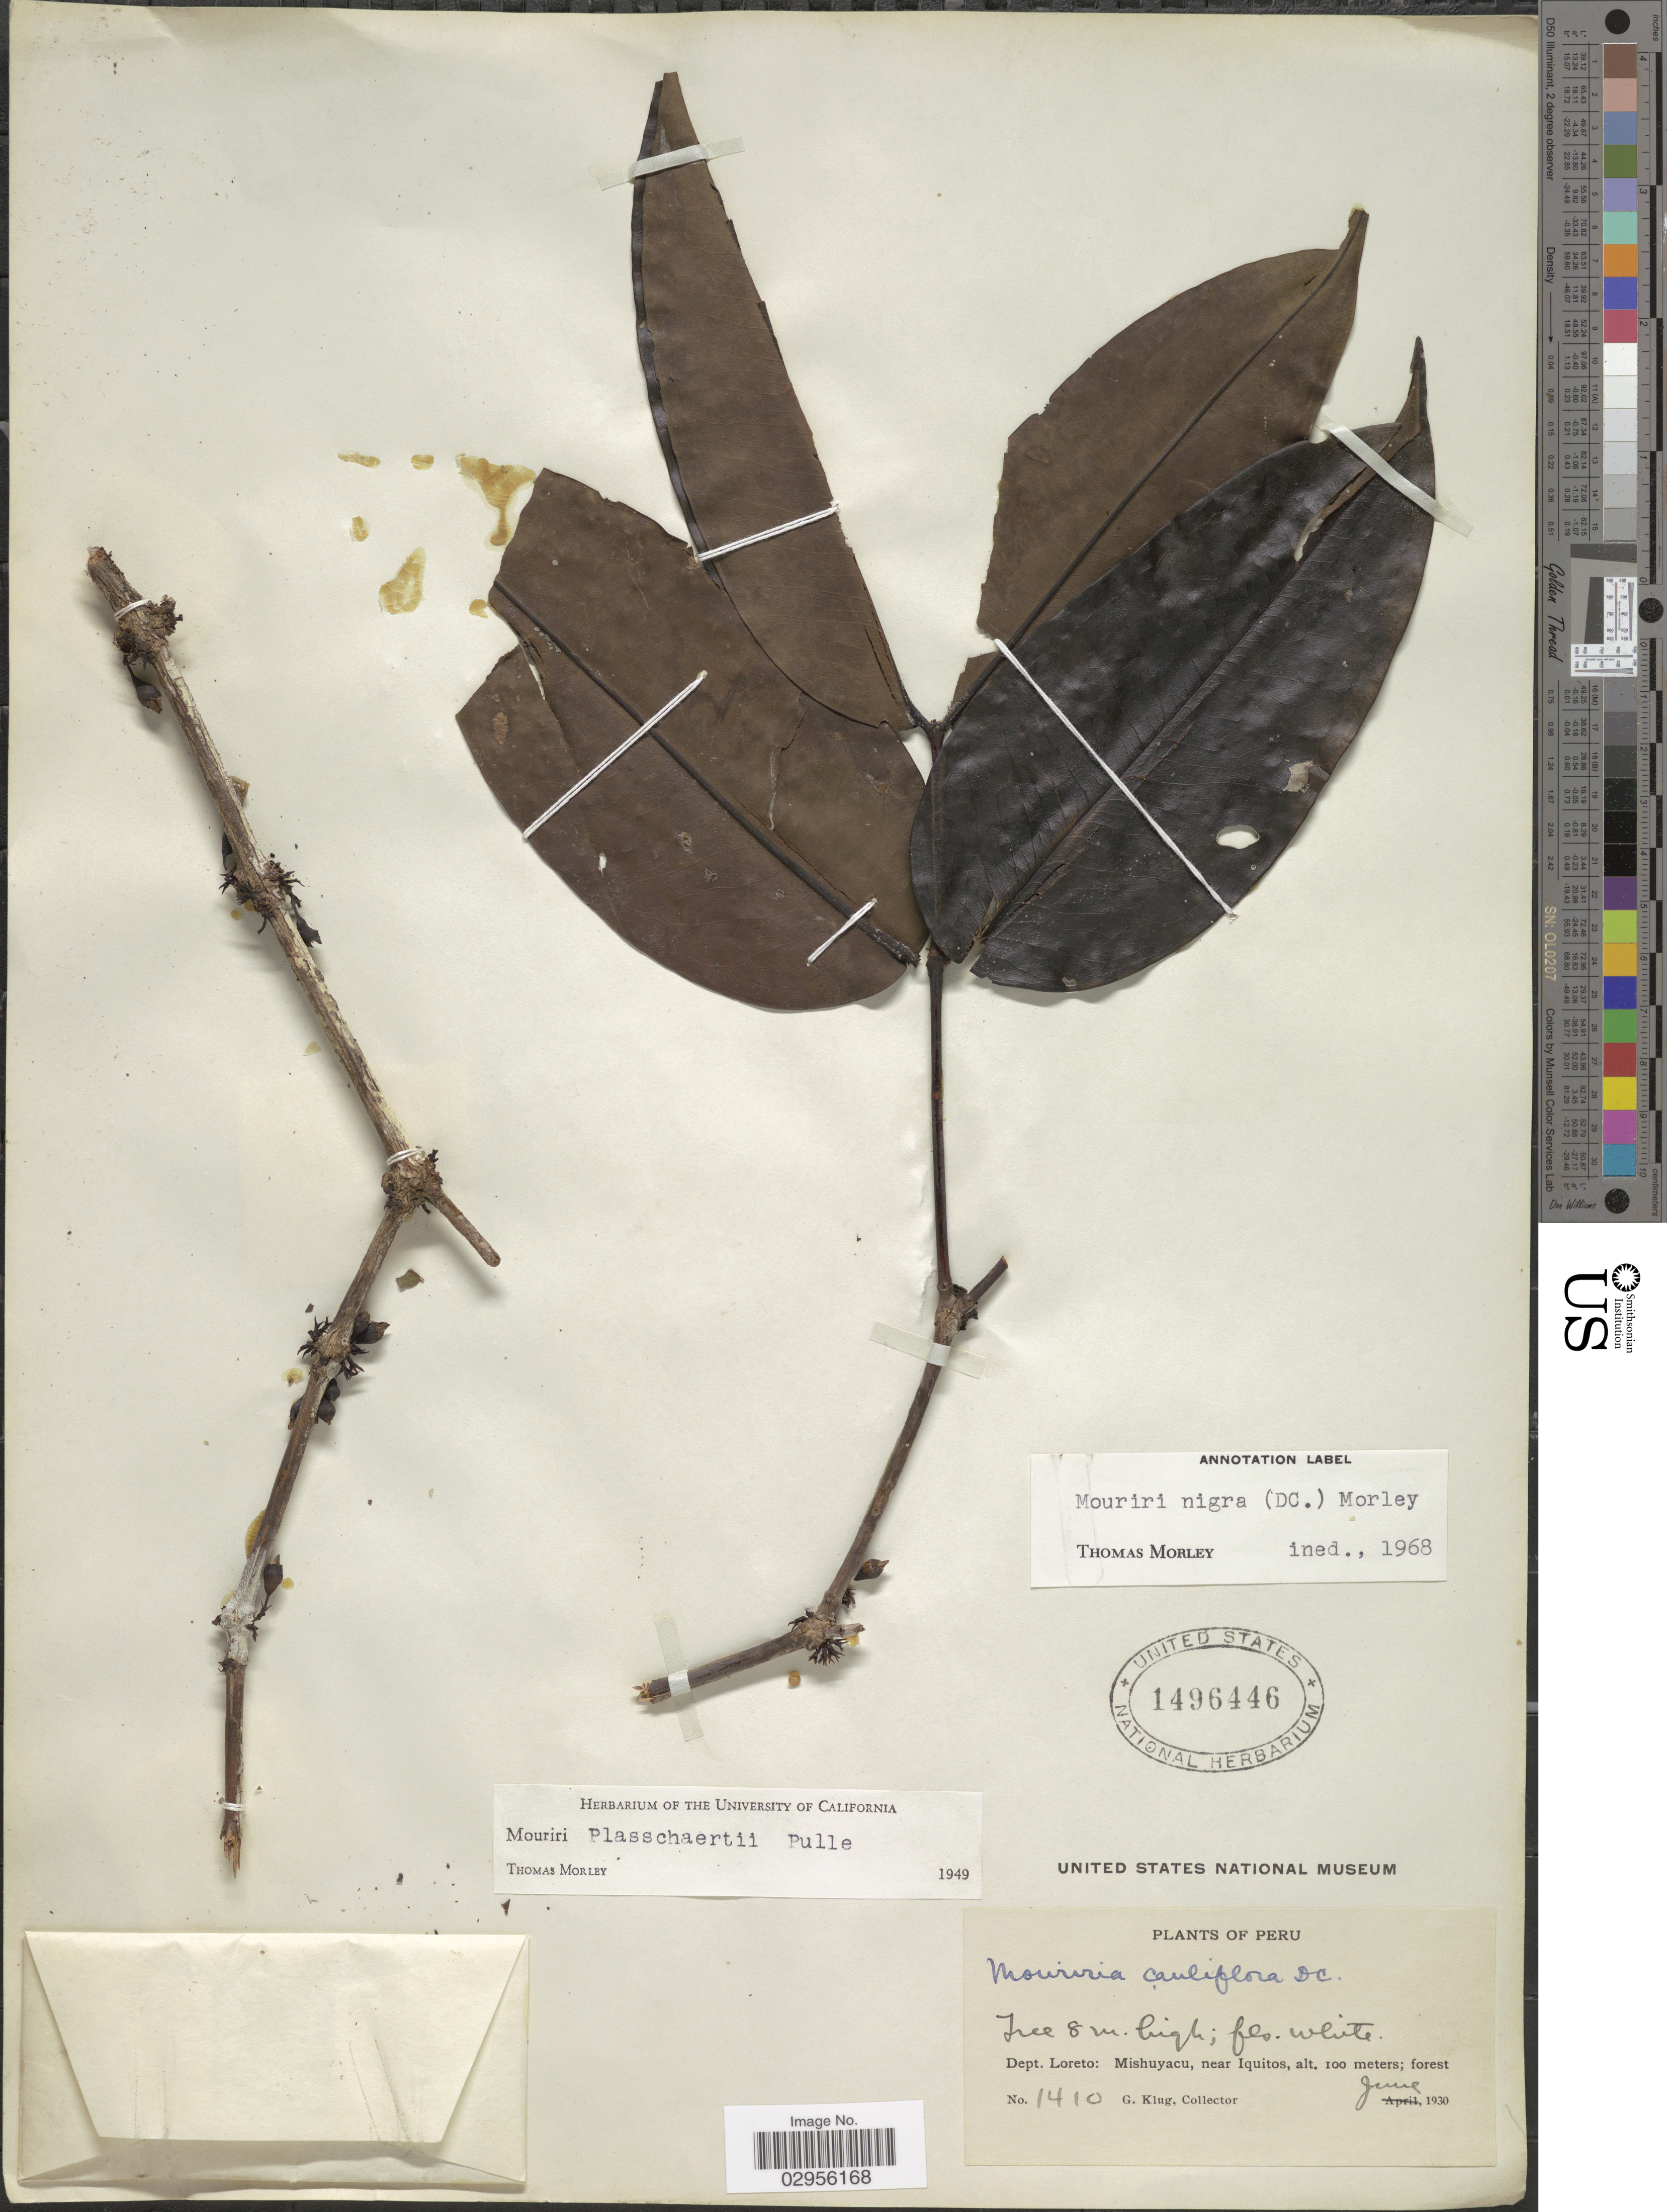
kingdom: Plantae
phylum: Tracheophyta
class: Magnoliopsida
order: Myrtales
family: Melastomataceae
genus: Mouriri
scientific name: Mouriri nigra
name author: (DC.) Morley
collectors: G. Klug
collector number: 1410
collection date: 1930-06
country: Peru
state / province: Loreto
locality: Dept. Loreto: Mishuyacu, near Iquitos.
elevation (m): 100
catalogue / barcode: US 1496446